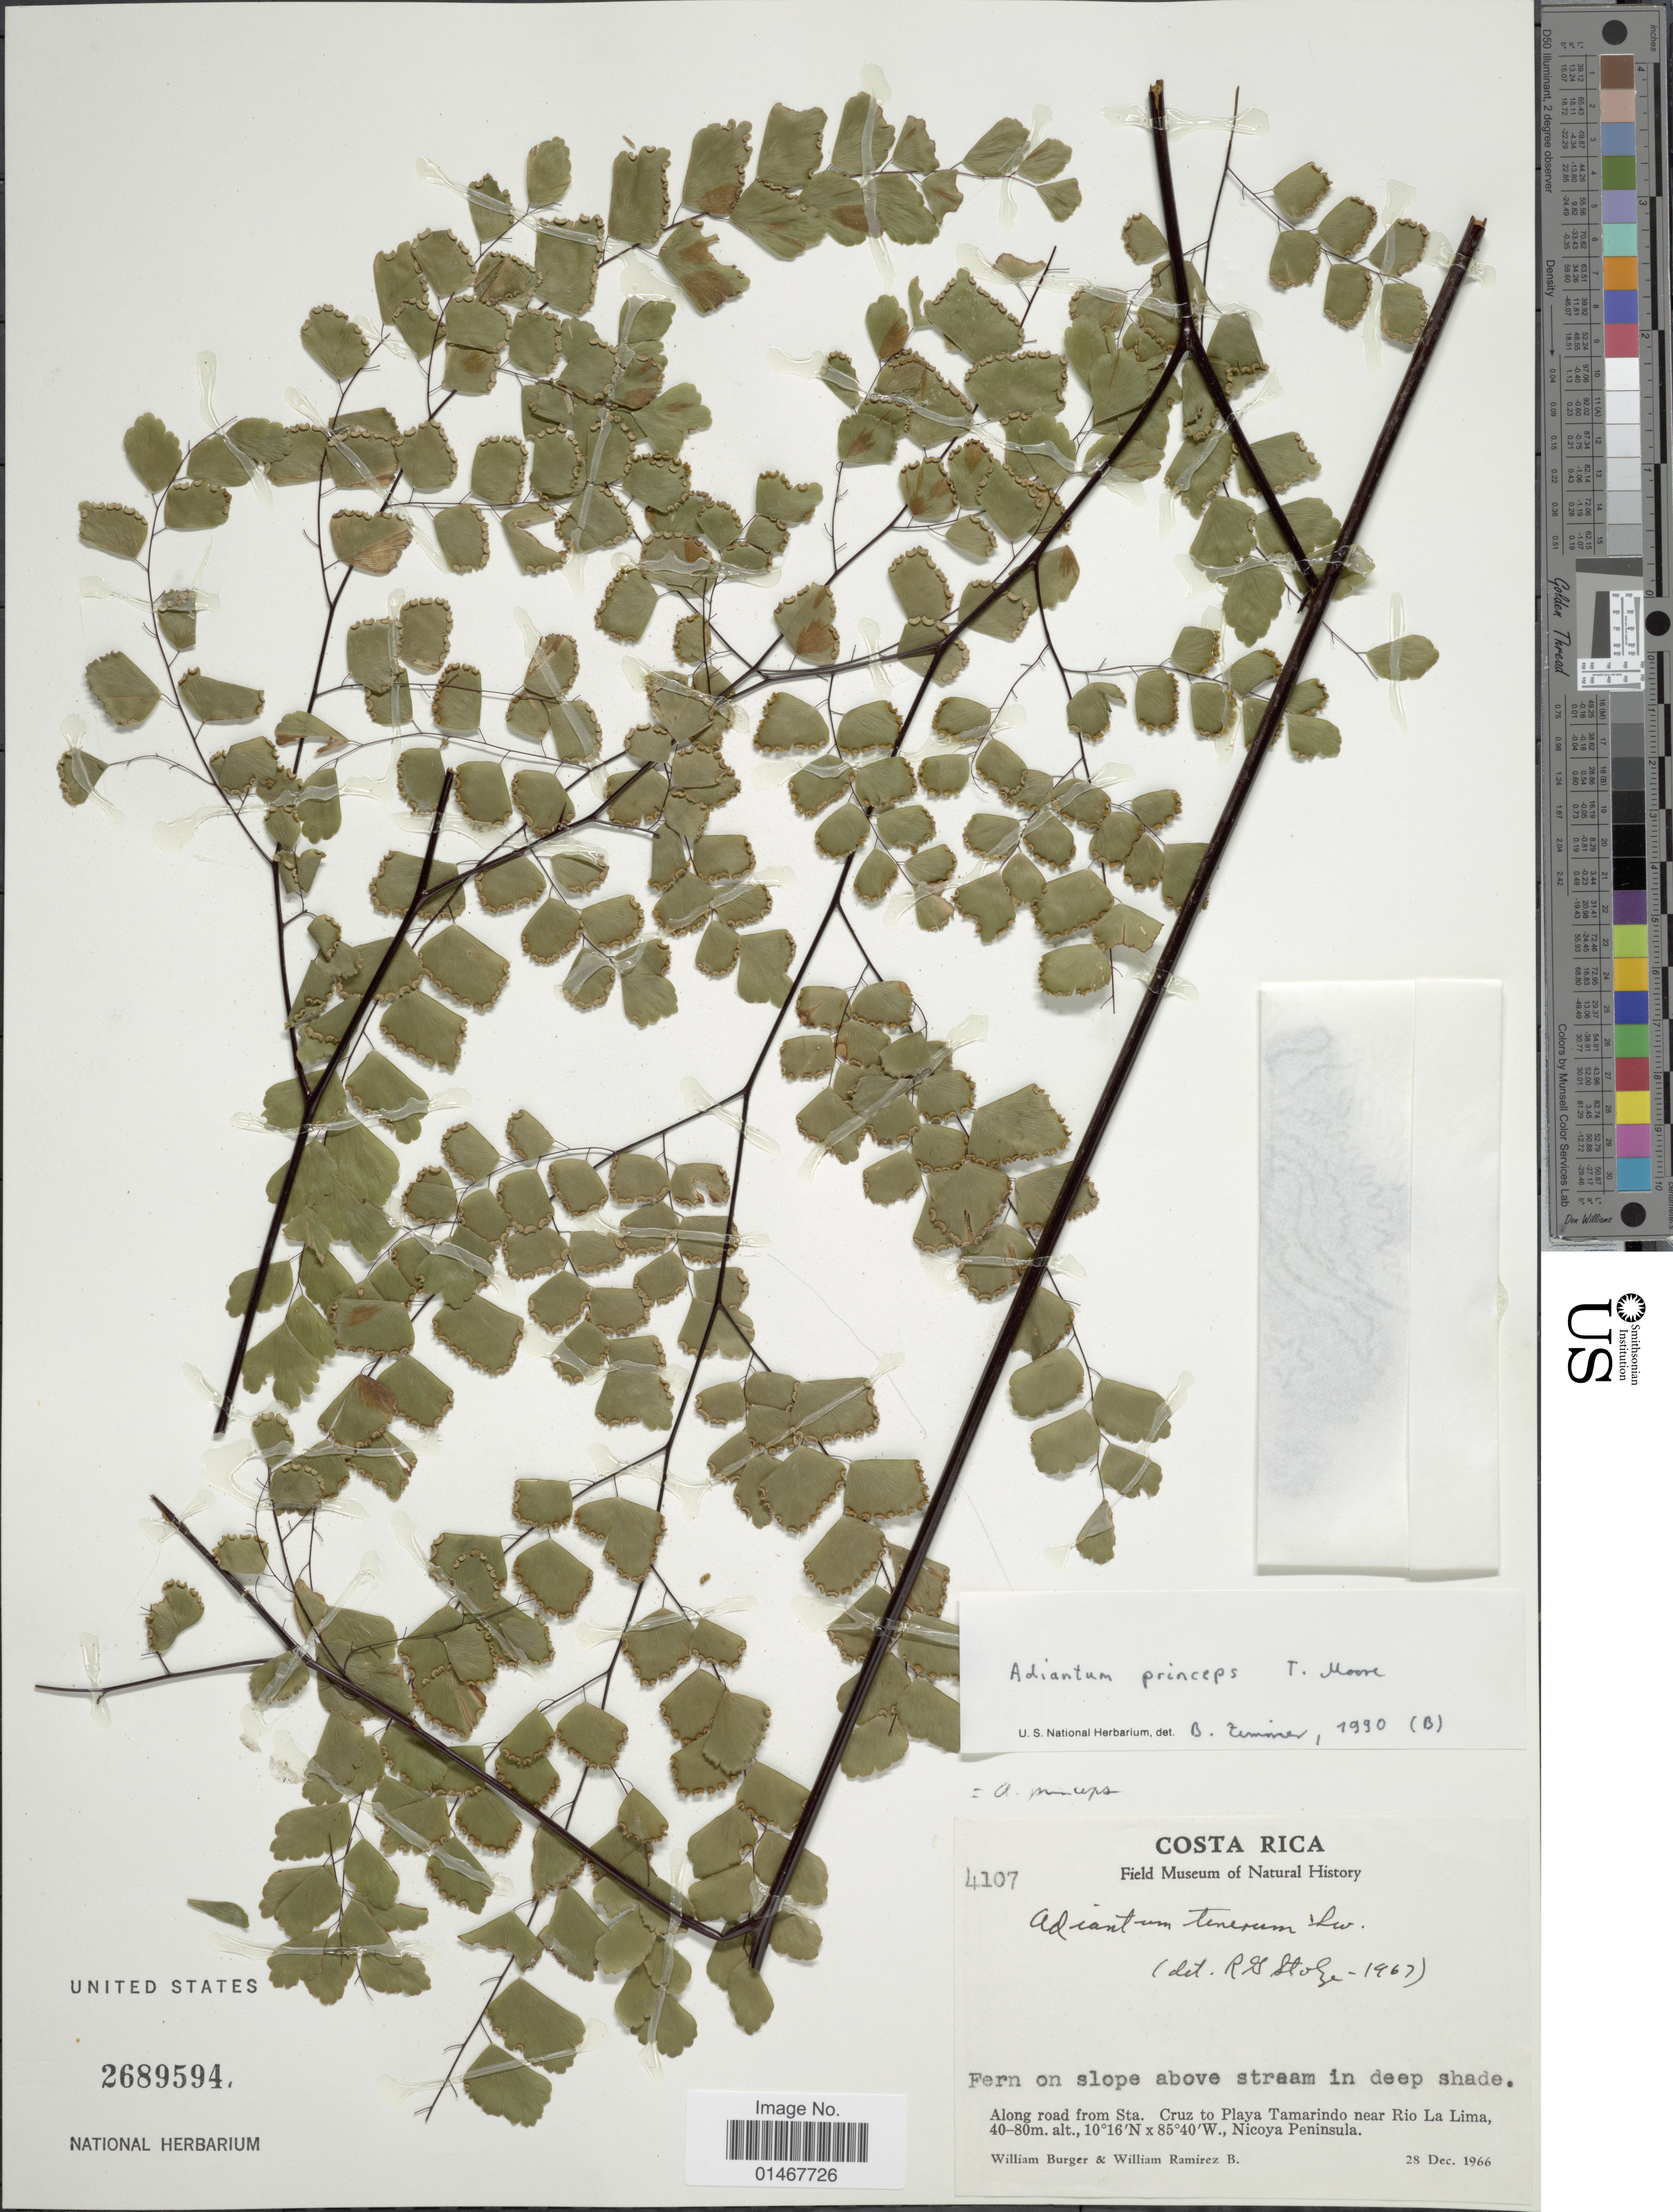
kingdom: Plantae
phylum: Tracheophyta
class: Polypodiopsida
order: Polypodiales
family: Pteridaceae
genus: Adiantum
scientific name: Adiantum princeps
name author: T. Moore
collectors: W. Burger & W. Ramirez B.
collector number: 4107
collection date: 1966-12-28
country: Costa Rica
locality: Along road from Sta Cruz to Playa Tamarindo near Rio La Lima, Nicoya Peninsula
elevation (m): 40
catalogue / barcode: US 2689594